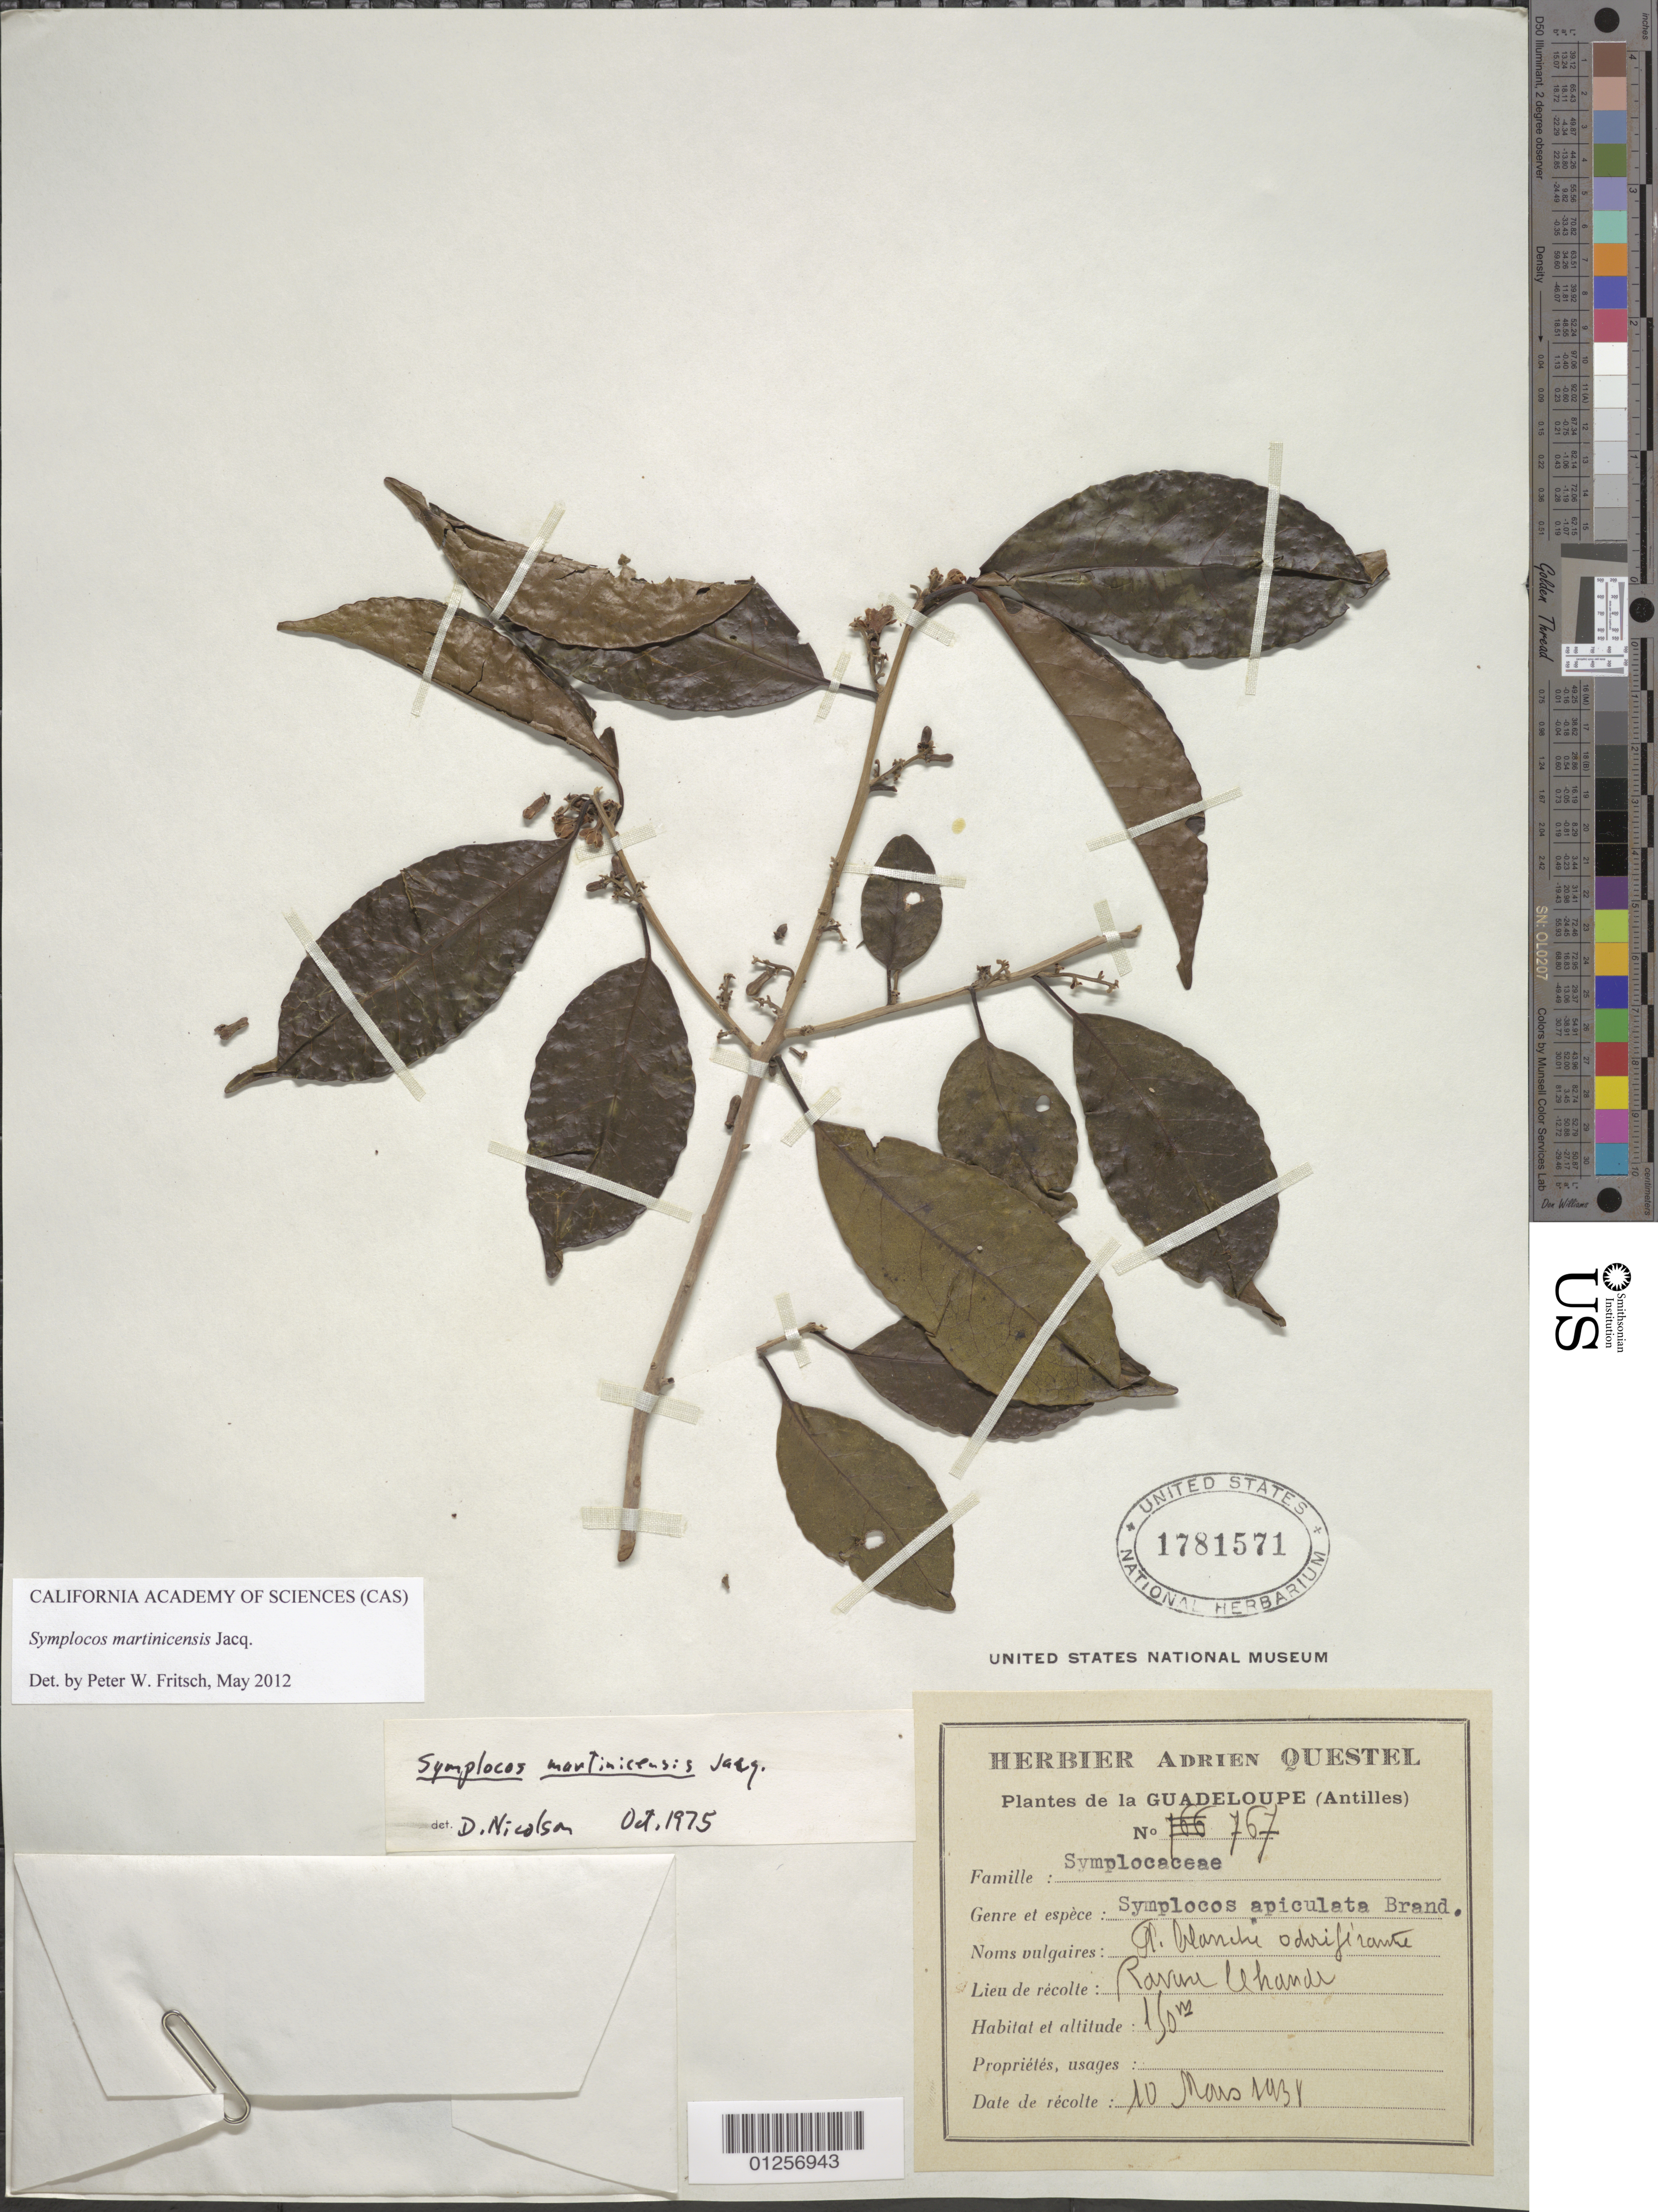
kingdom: Plantae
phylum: Tracheophyta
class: Magnoliopsida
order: Ericales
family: Symplocaceae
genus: Symplocos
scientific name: Symplocos martinicensis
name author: Jacq.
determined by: Fritsch, Peter W.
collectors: A. Questel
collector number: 767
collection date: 1938-03-10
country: Guadeloupe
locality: Ravine Chaude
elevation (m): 150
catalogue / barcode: US 1781571